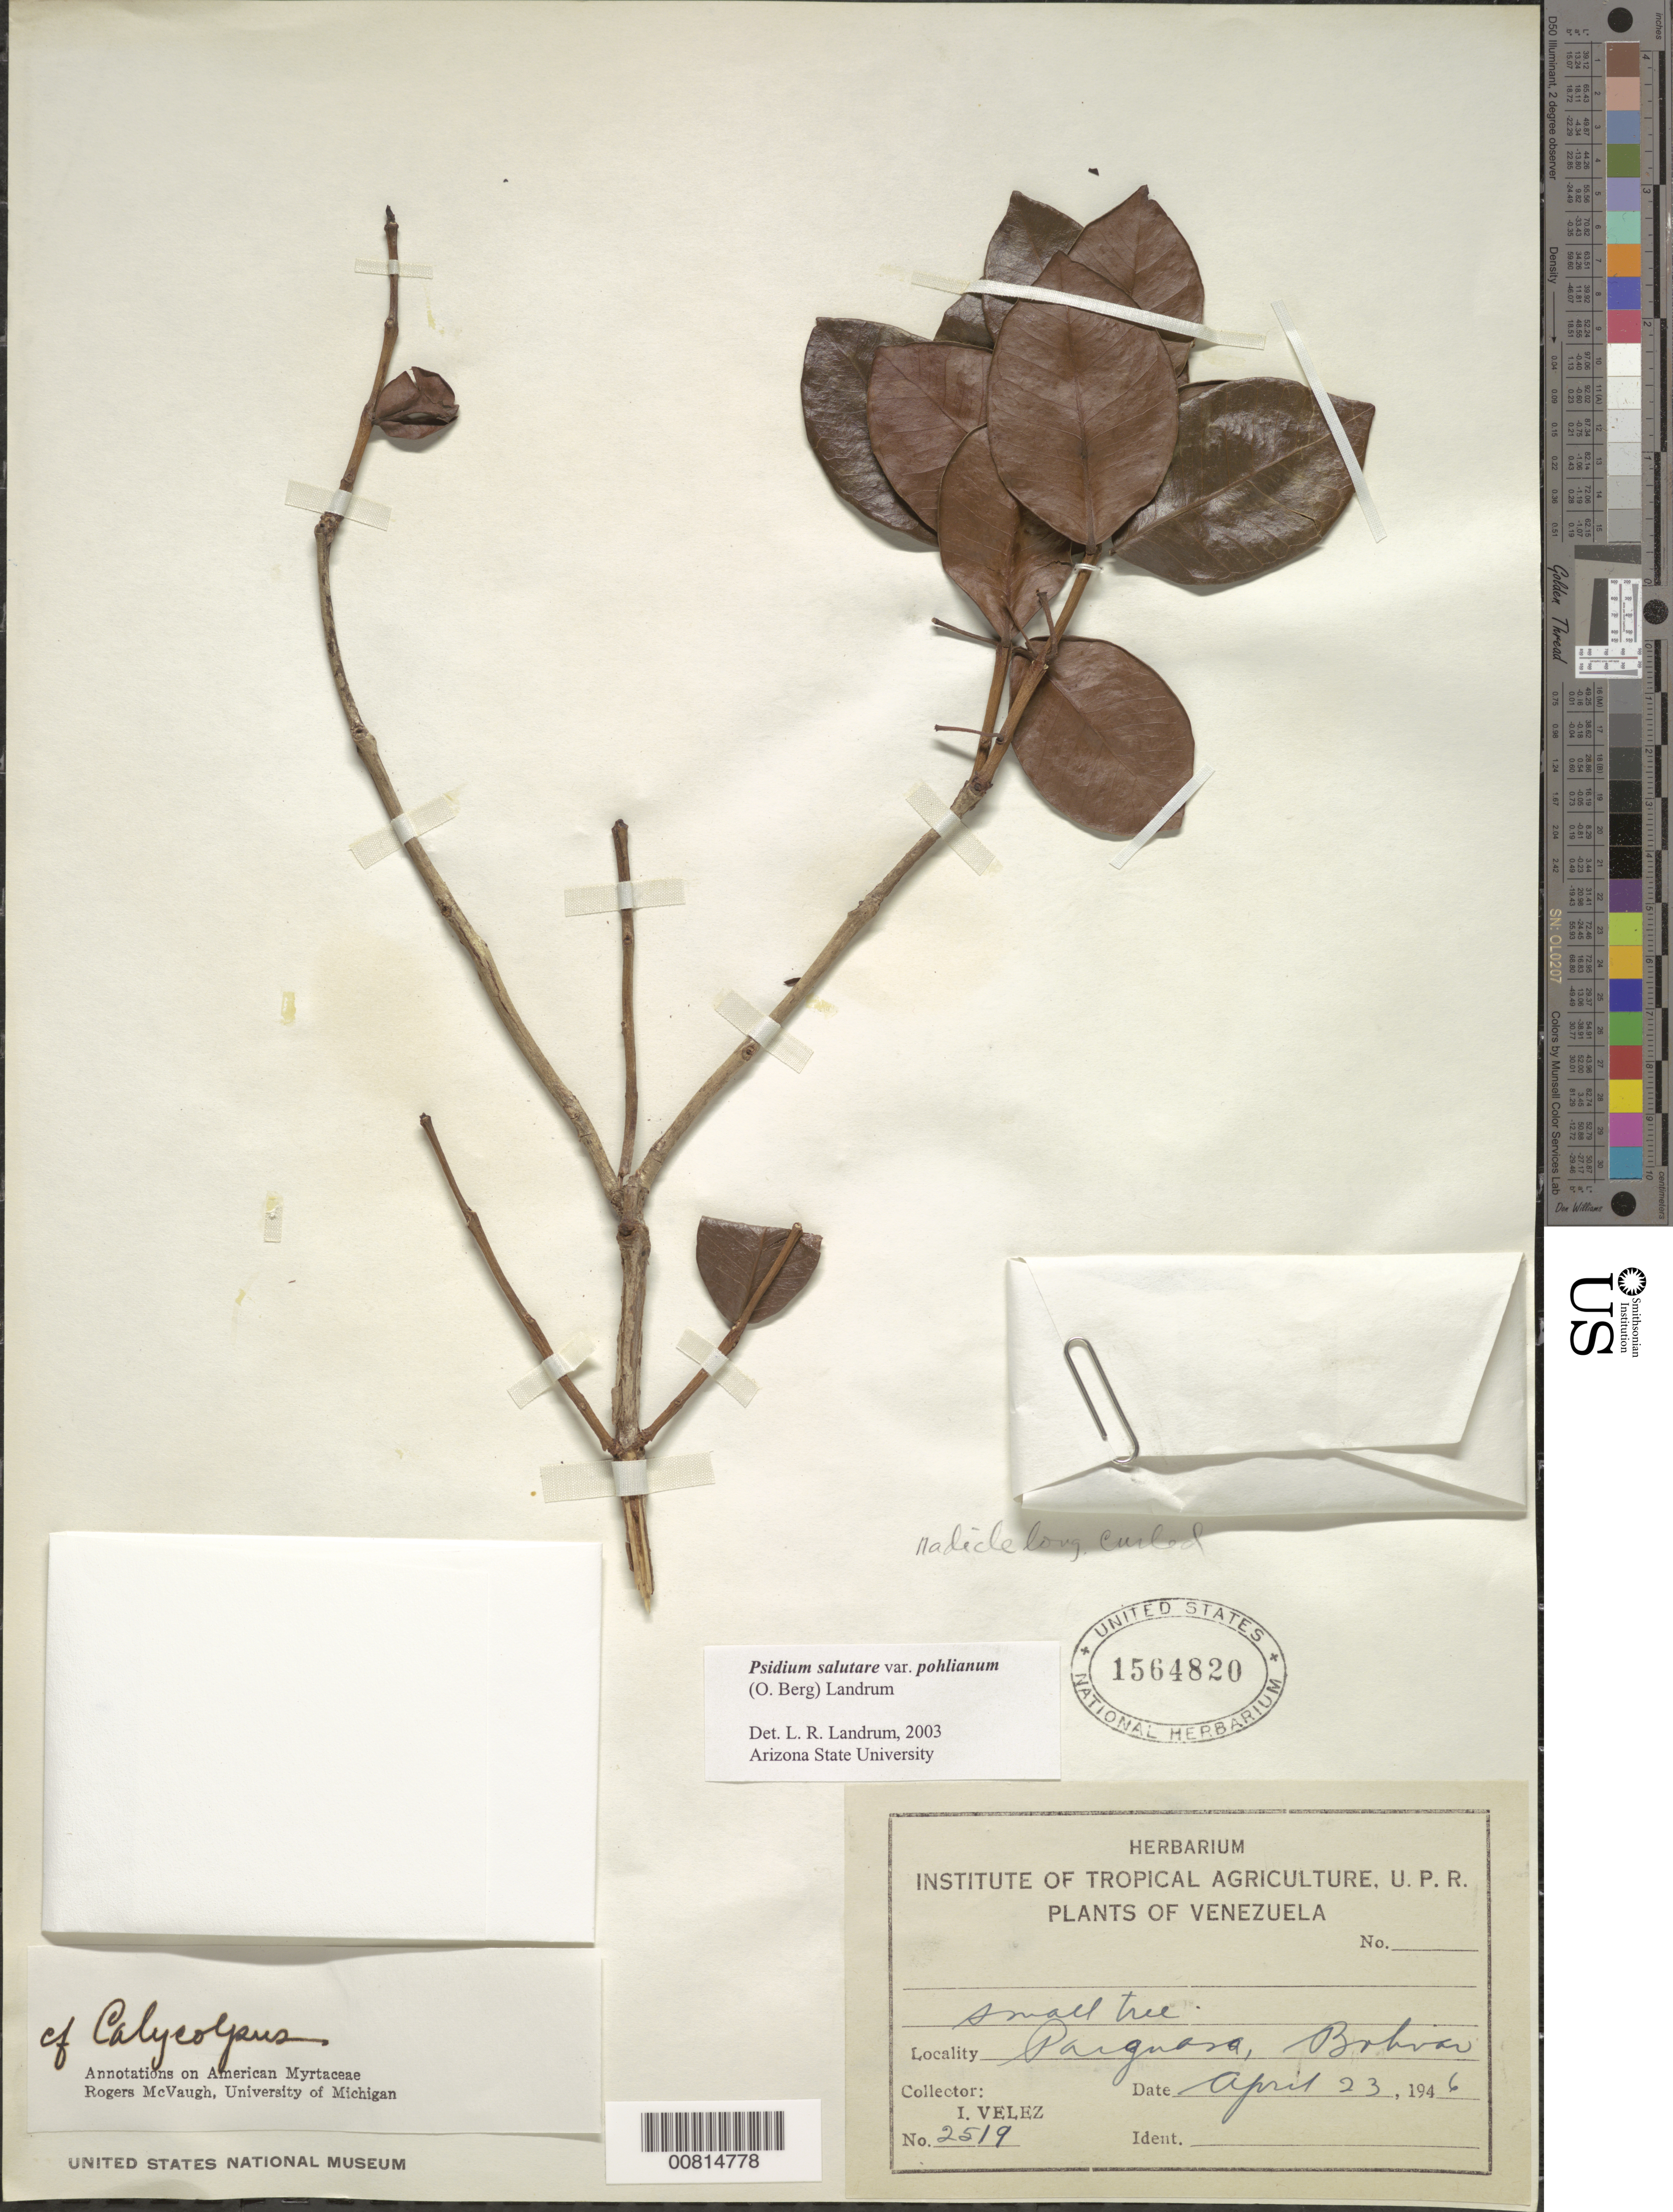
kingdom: Plantae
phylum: Tracheophyta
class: Magnoliopsida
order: Myrtales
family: Myrtaceae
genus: Psidium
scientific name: Psidium salutare var. pohlianum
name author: (O. Berg) Landrum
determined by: Landrum, L. R.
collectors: I. Velez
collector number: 2519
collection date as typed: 23-Apr-46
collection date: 1946-04-23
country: Venezuela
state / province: Bolívar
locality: Parguasa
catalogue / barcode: US 1564820